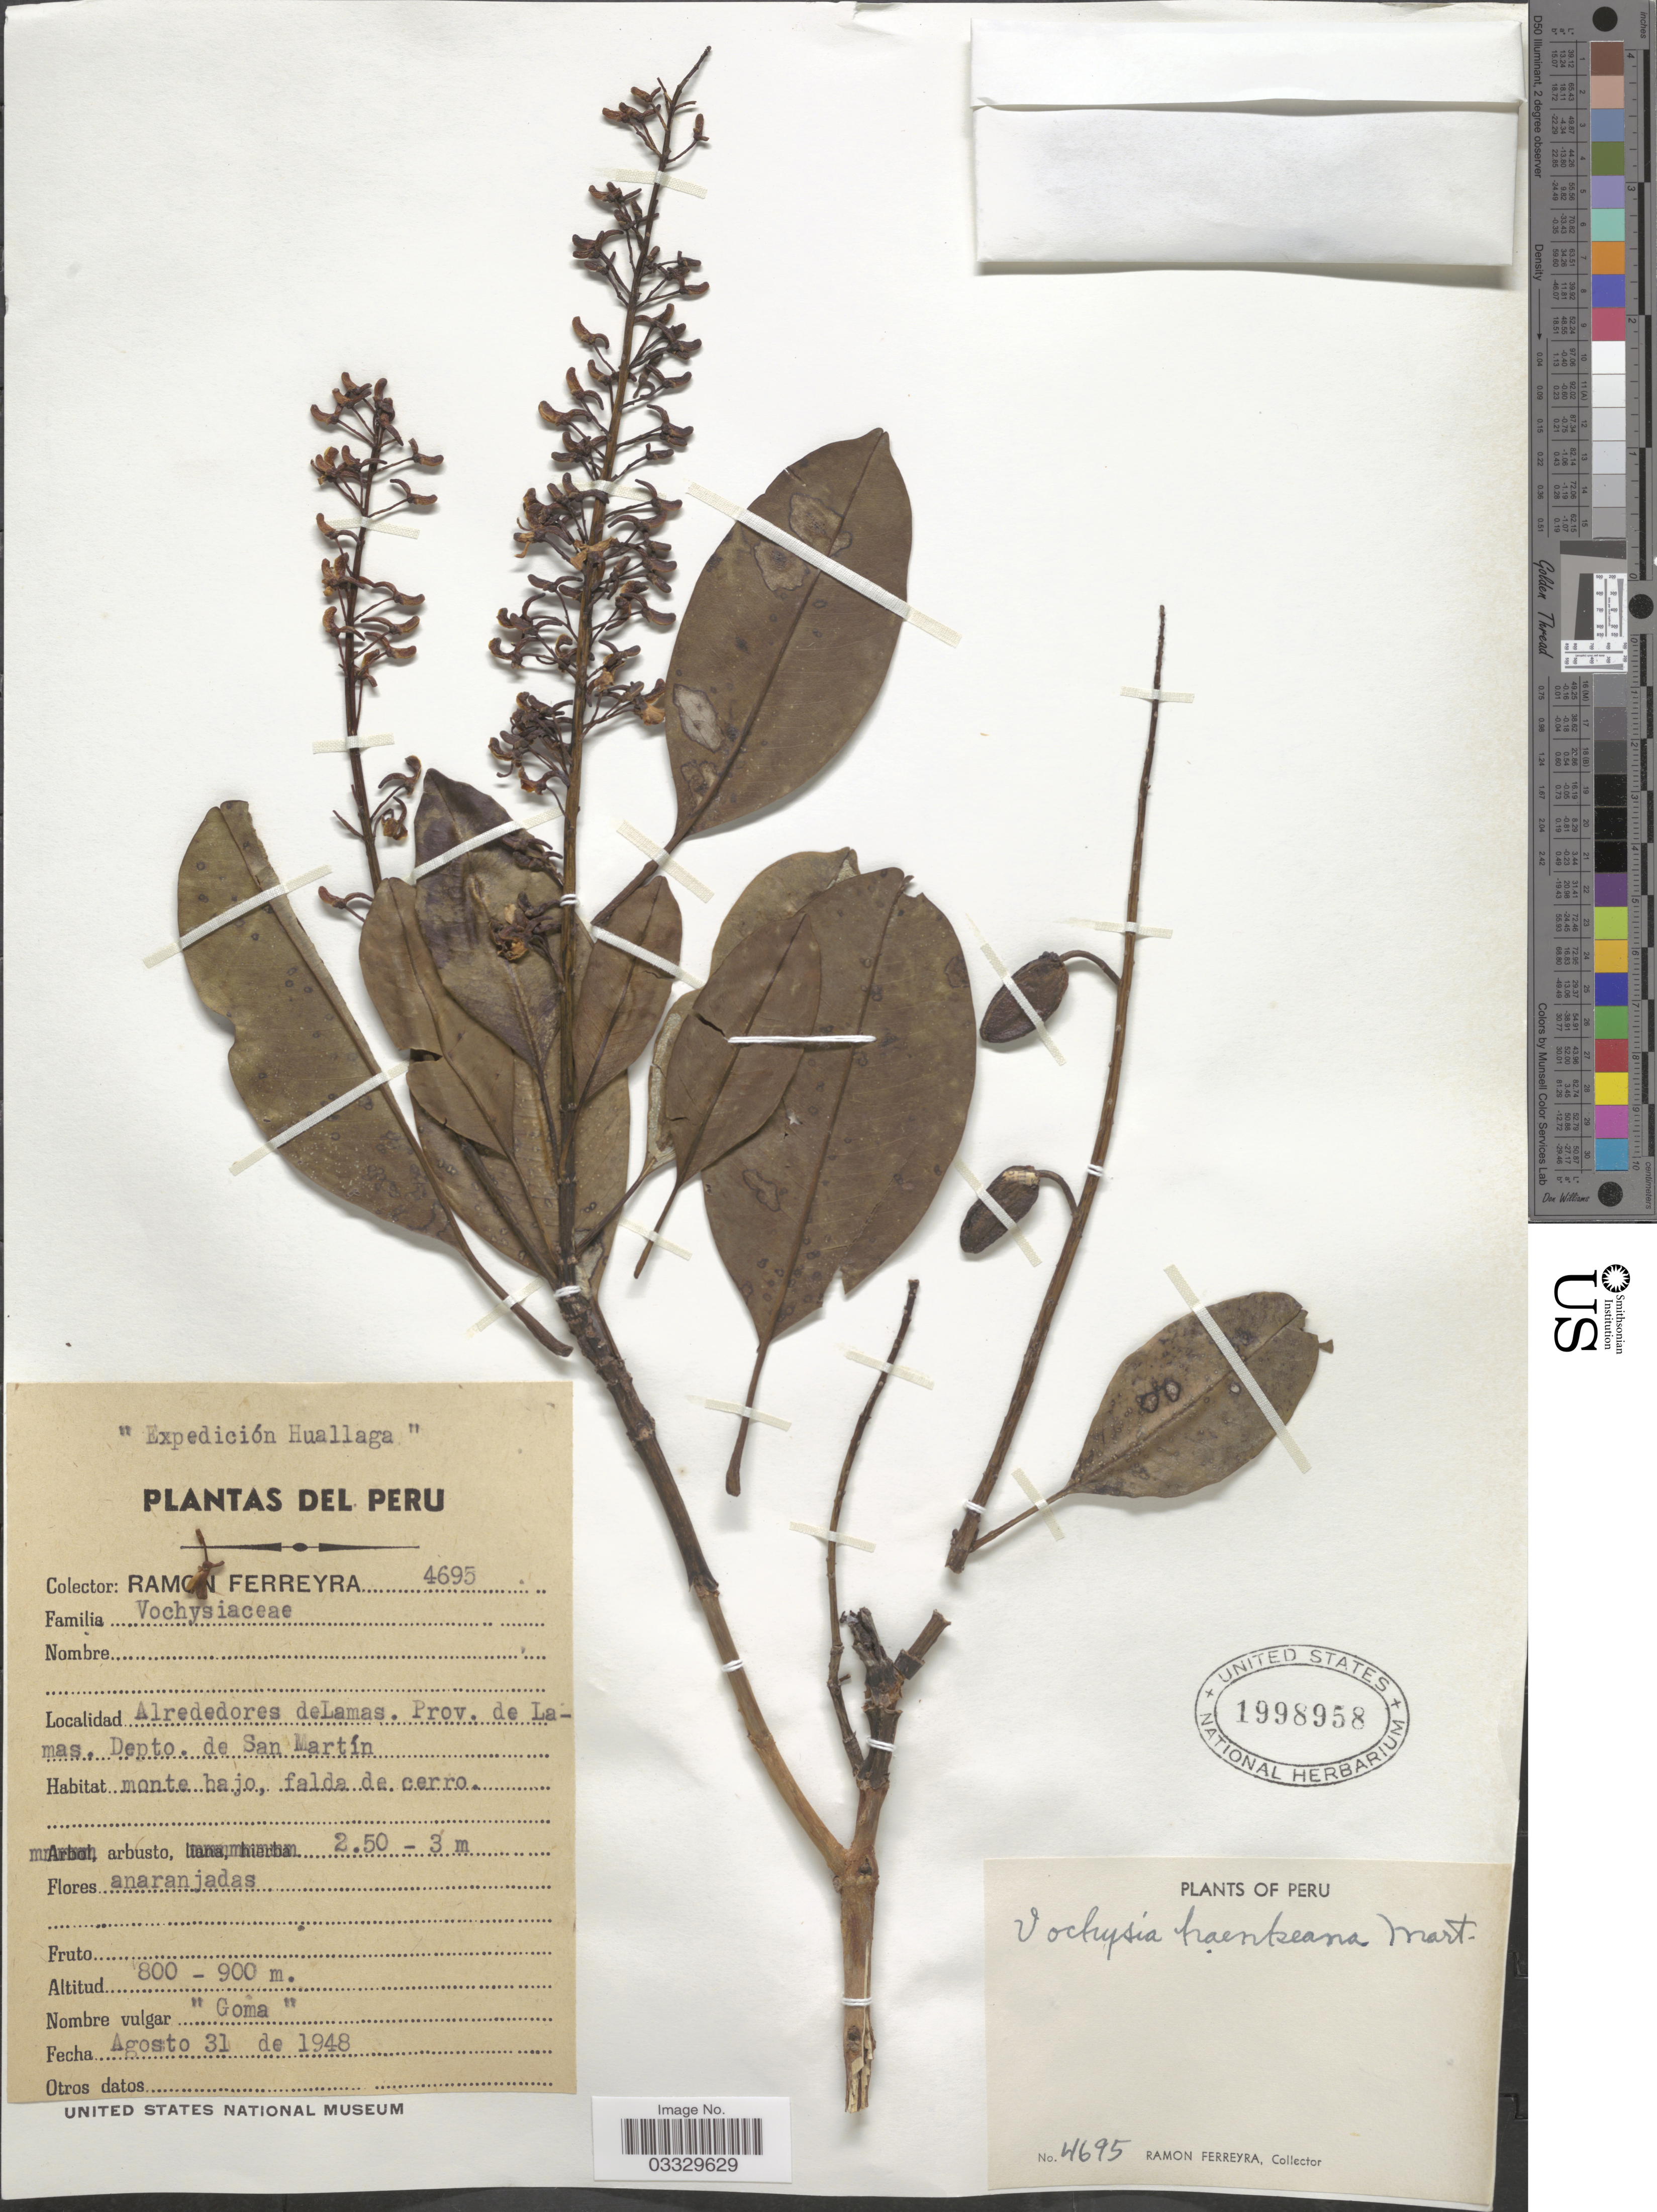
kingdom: Plantae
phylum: Tracheophyta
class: Magnoliopsida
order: Myrtales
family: Vochysiaceae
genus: Vochysia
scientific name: Vochysia haenkeana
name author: Mart.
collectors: R. A. Ferreyra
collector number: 4695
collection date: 1948-08-31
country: Peru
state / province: San Martín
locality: Alrededores de Lamas. Prov. de Lamas, Depto. de San Martín.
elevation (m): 800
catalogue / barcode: US 1998958